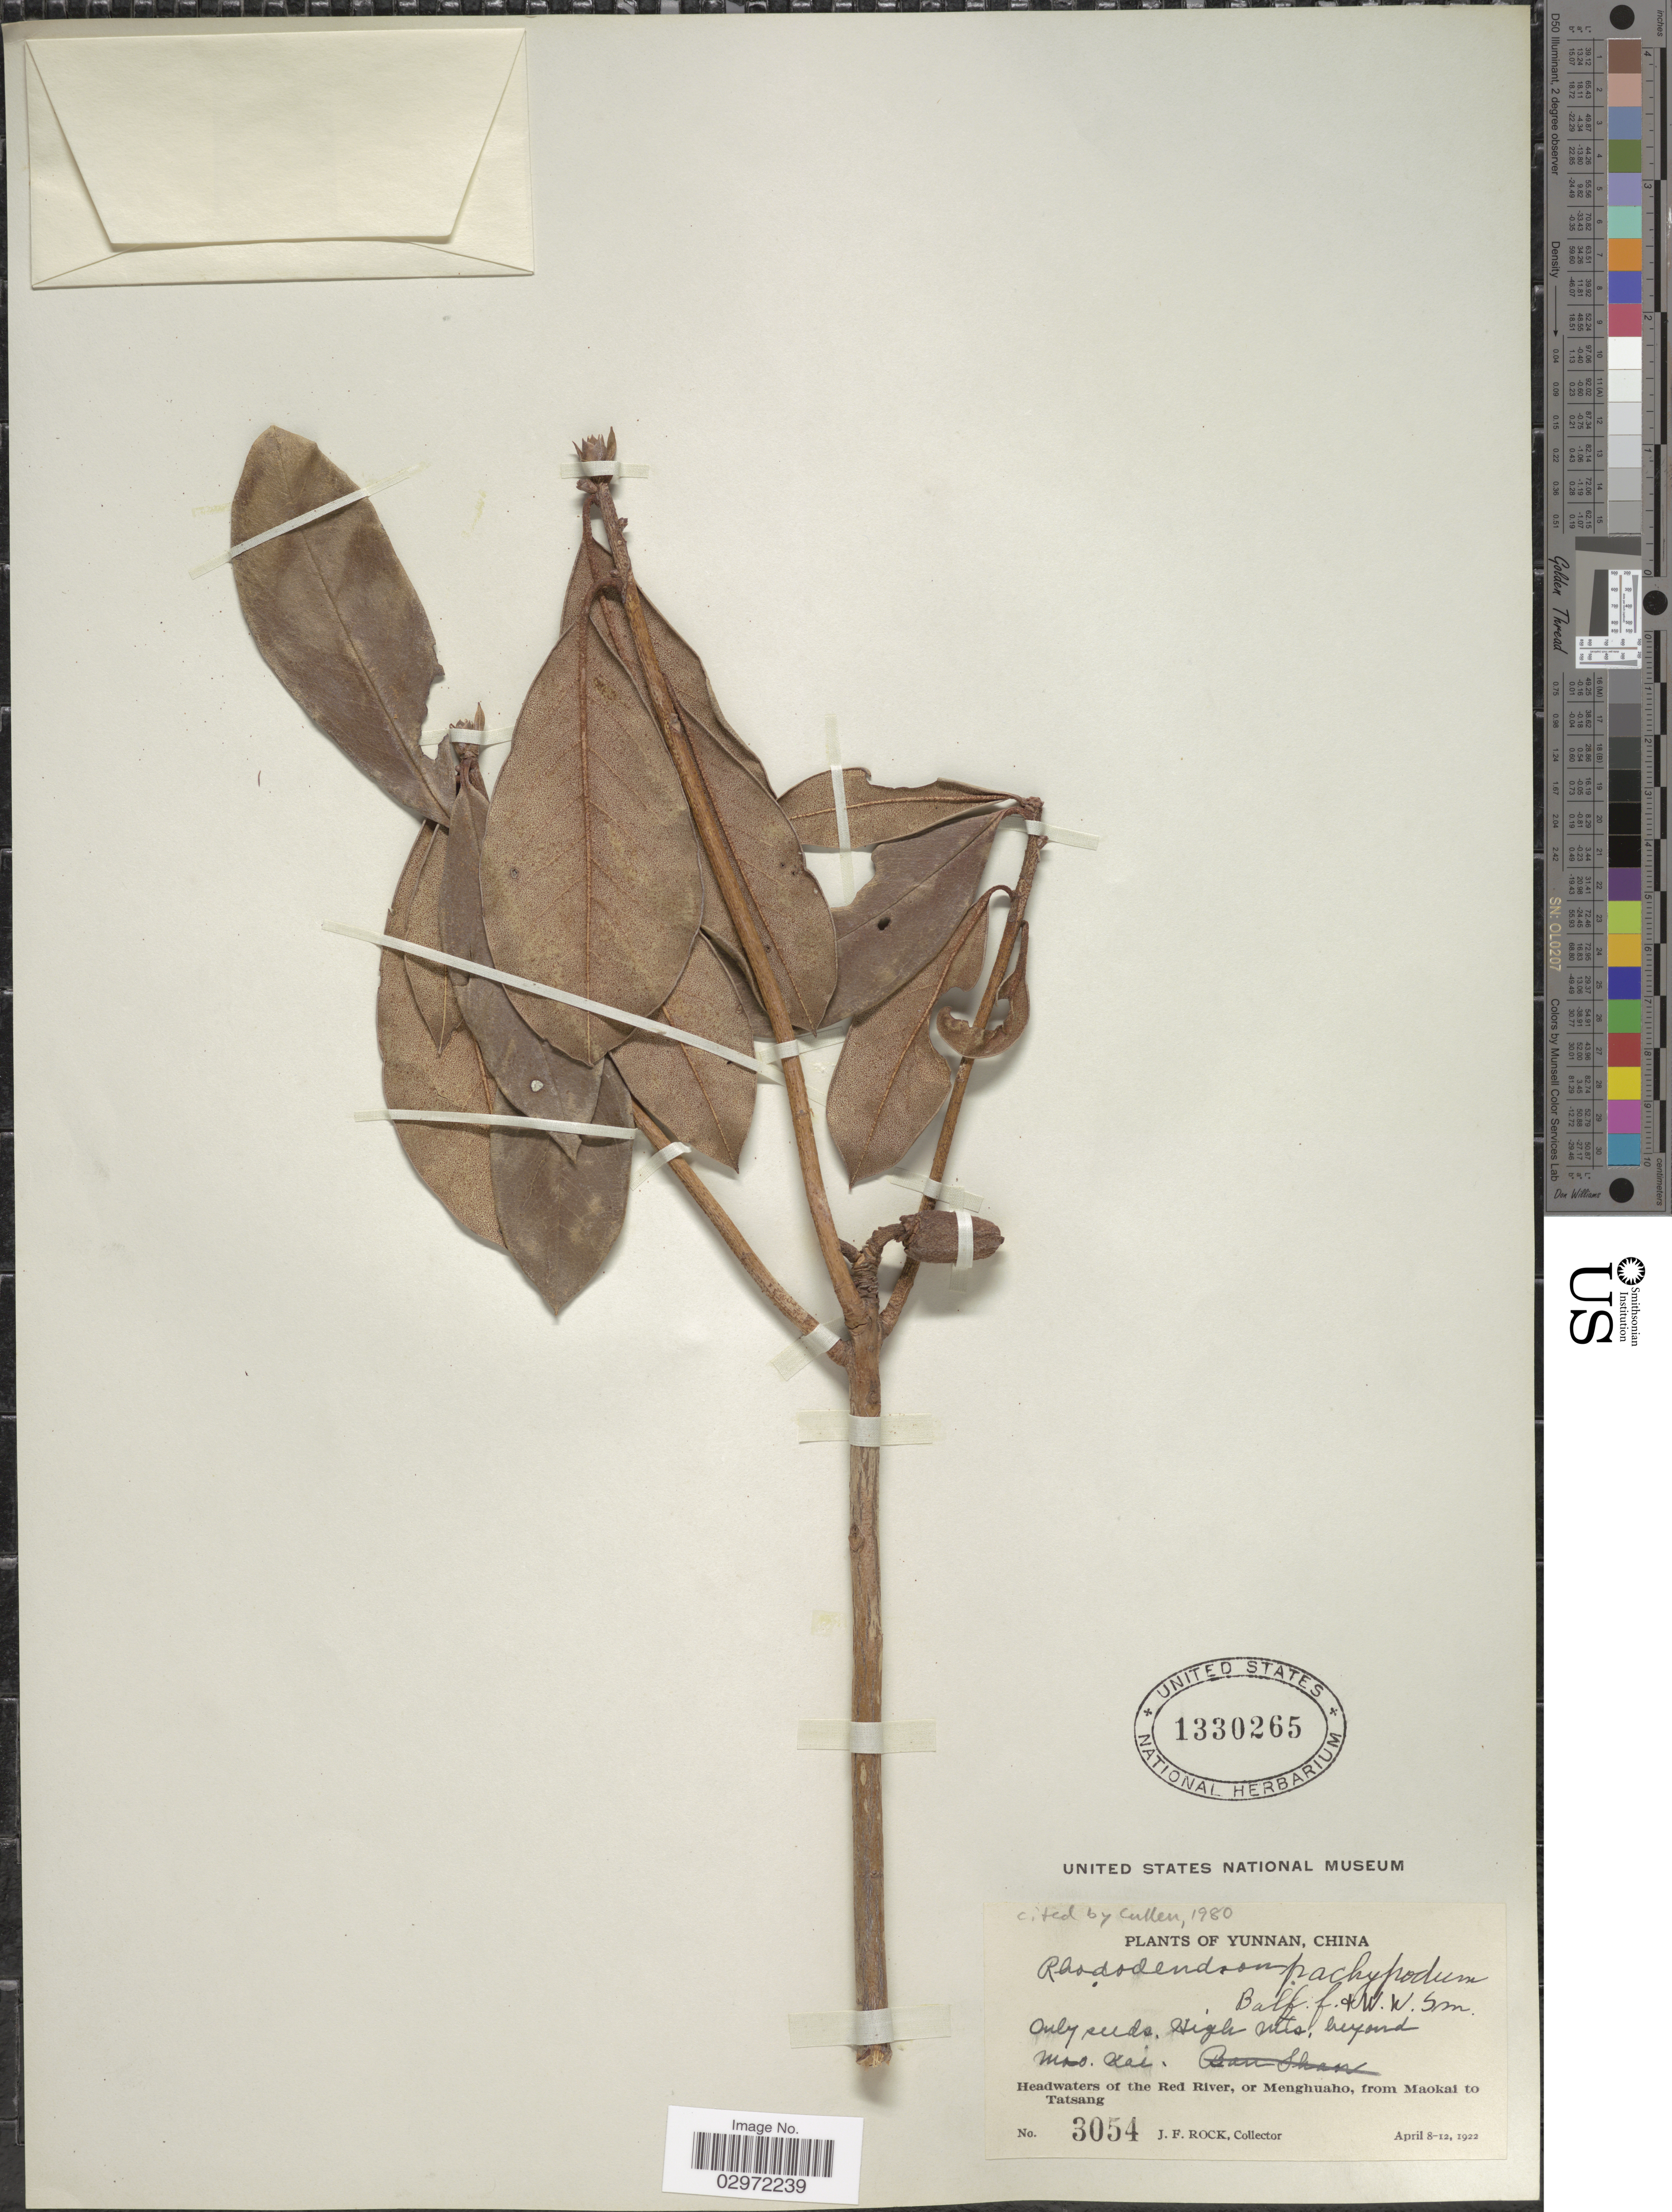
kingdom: Plantae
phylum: Tracheophyta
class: Magnoliopsida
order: Ericales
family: Ericaceae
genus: Rhododendron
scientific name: Rhododendron pachypodum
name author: Balf. f. & W.W. Sm.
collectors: J. Rock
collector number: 3054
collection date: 1922-04-08/1922-04-12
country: China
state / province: Yunnan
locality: Mao Kai, Headwaters of the Red River, or Menghuaho, from Maokai to Tatsang.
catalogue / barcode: US 1330265